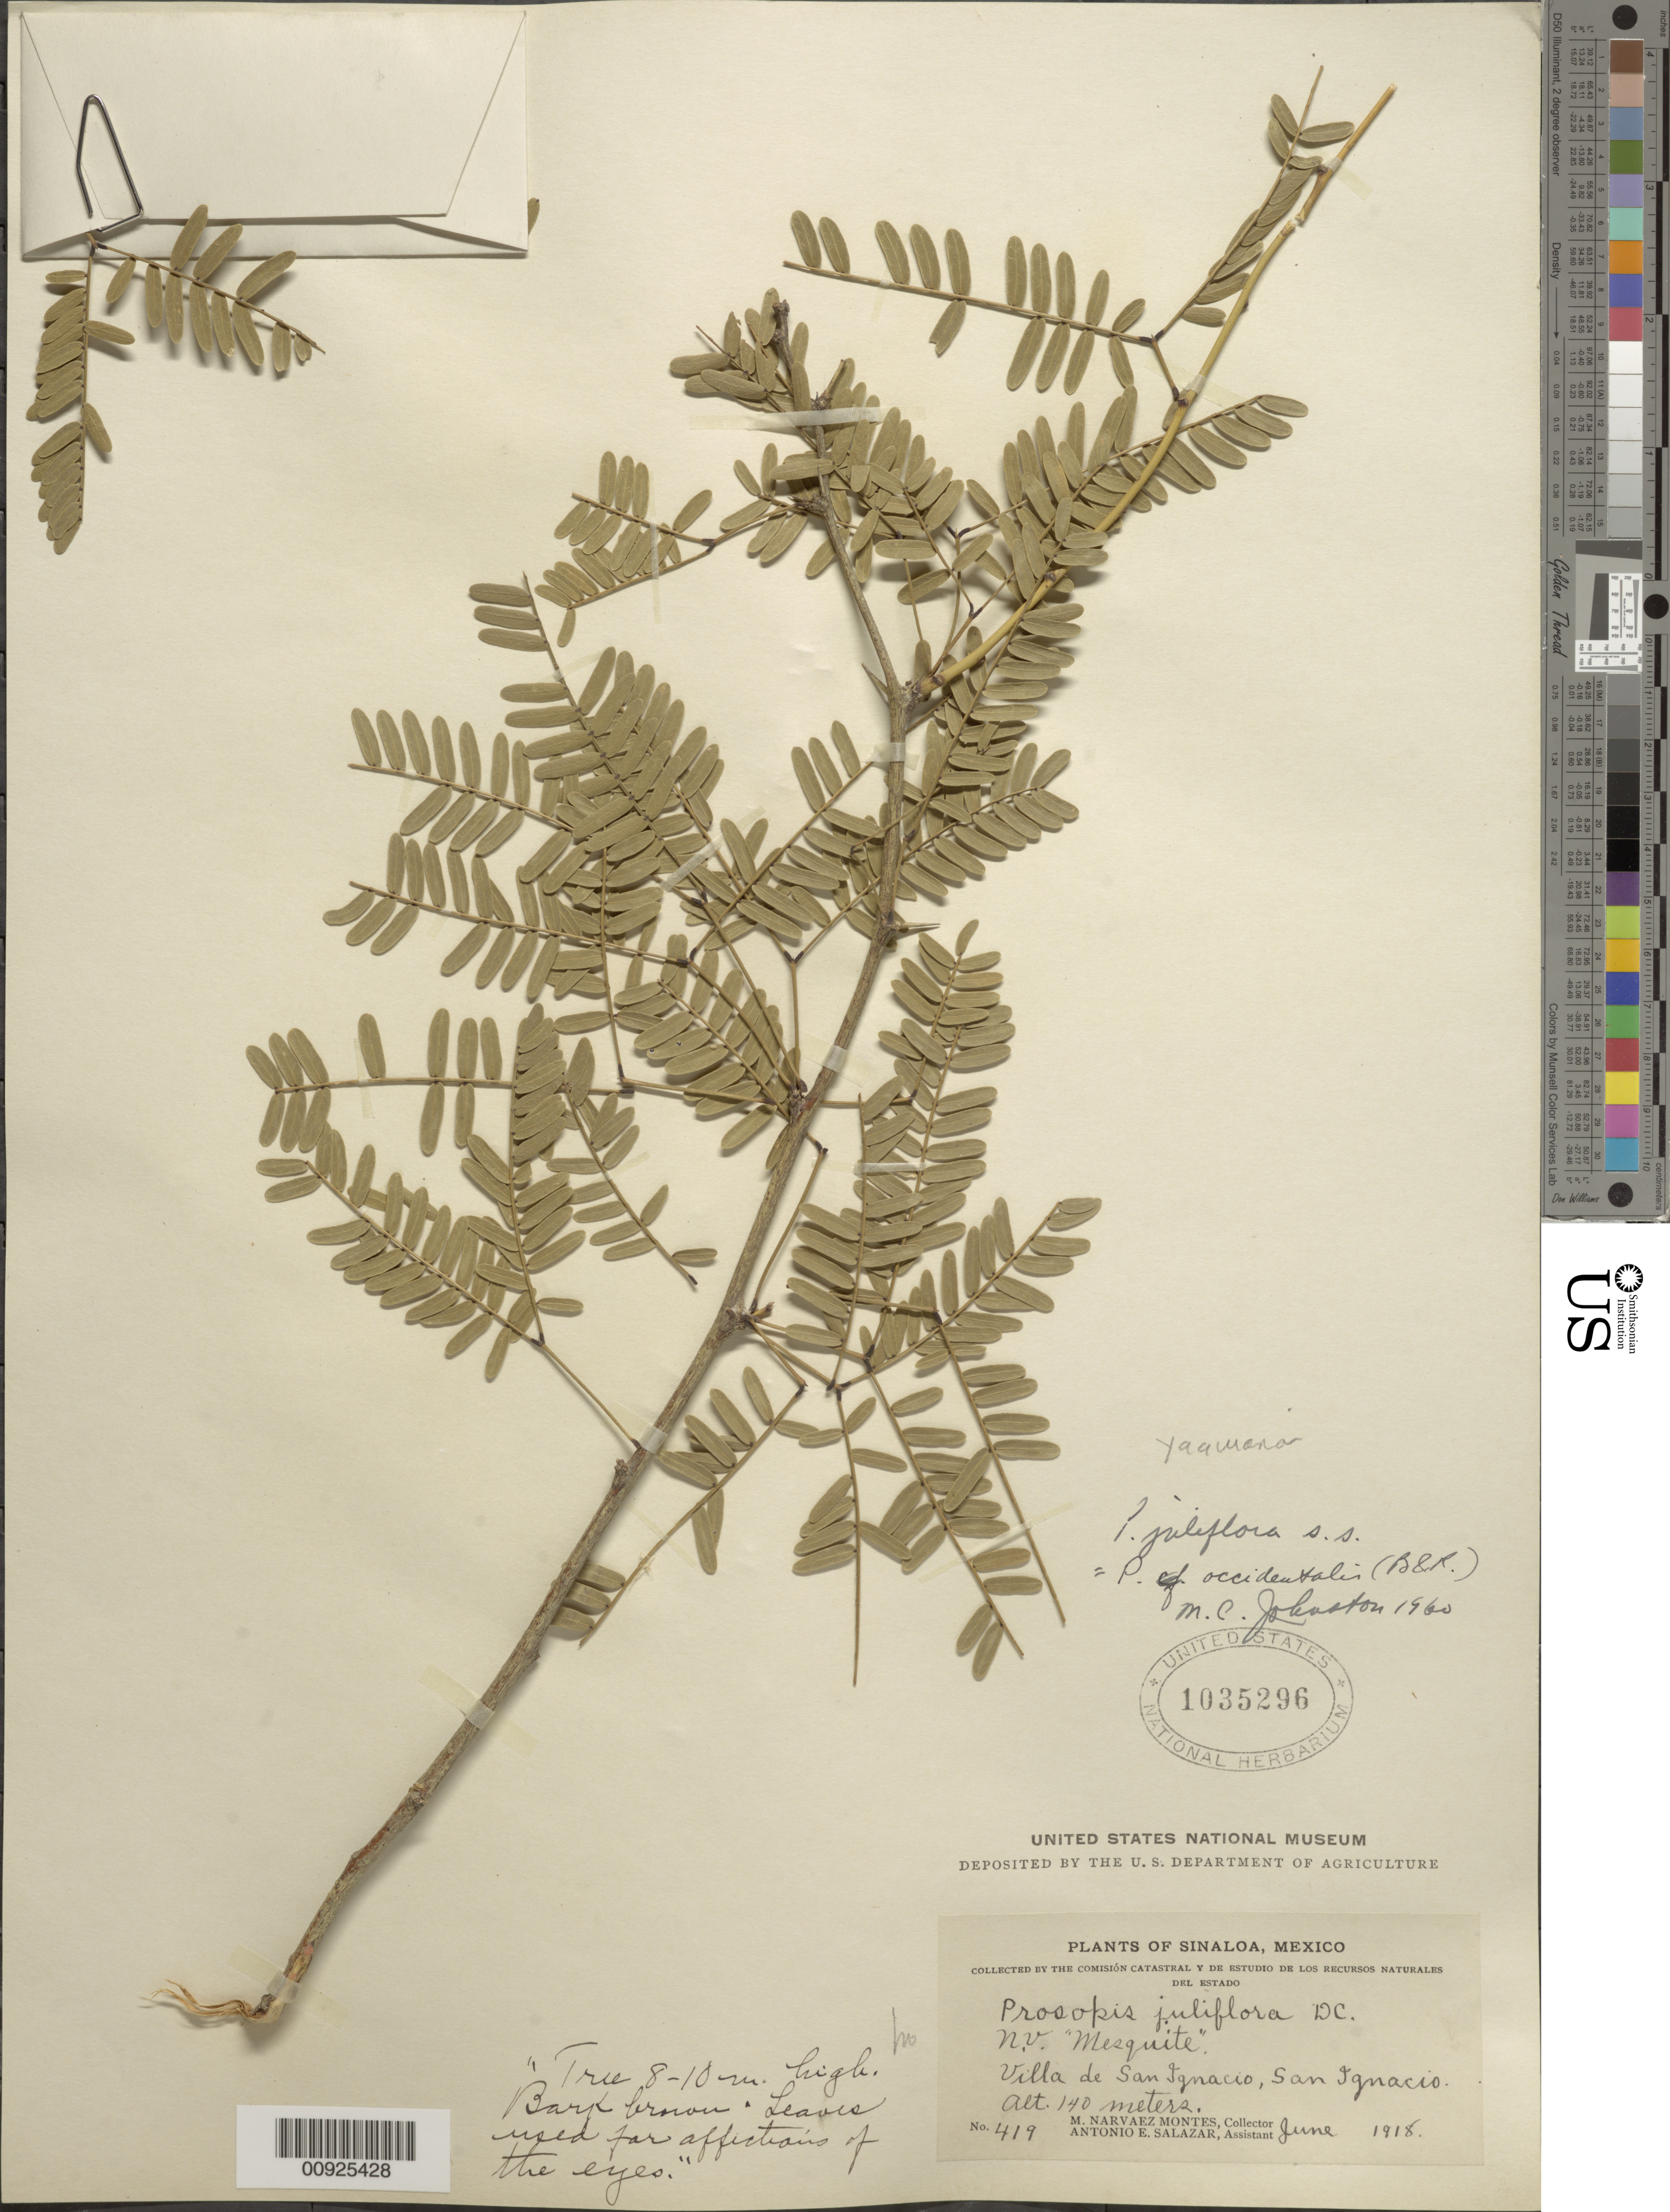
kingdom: Plantae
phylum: Tracheophyta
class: Magnoliopsida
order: Fabales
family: Fabaceae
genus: Neltuma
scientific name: Neltuma juliflora var. juliflora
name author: (Sw.) Raf.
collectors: M. Narvaez-Montes & A. E. Salazar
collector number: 419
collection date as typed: Jun 1918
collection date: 1918-06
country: Mexico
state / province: Sinaloa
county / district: San Ignacio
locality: Villa de San Ignacio, San Ignacio, Sinaloa.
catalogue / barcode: US 1035296